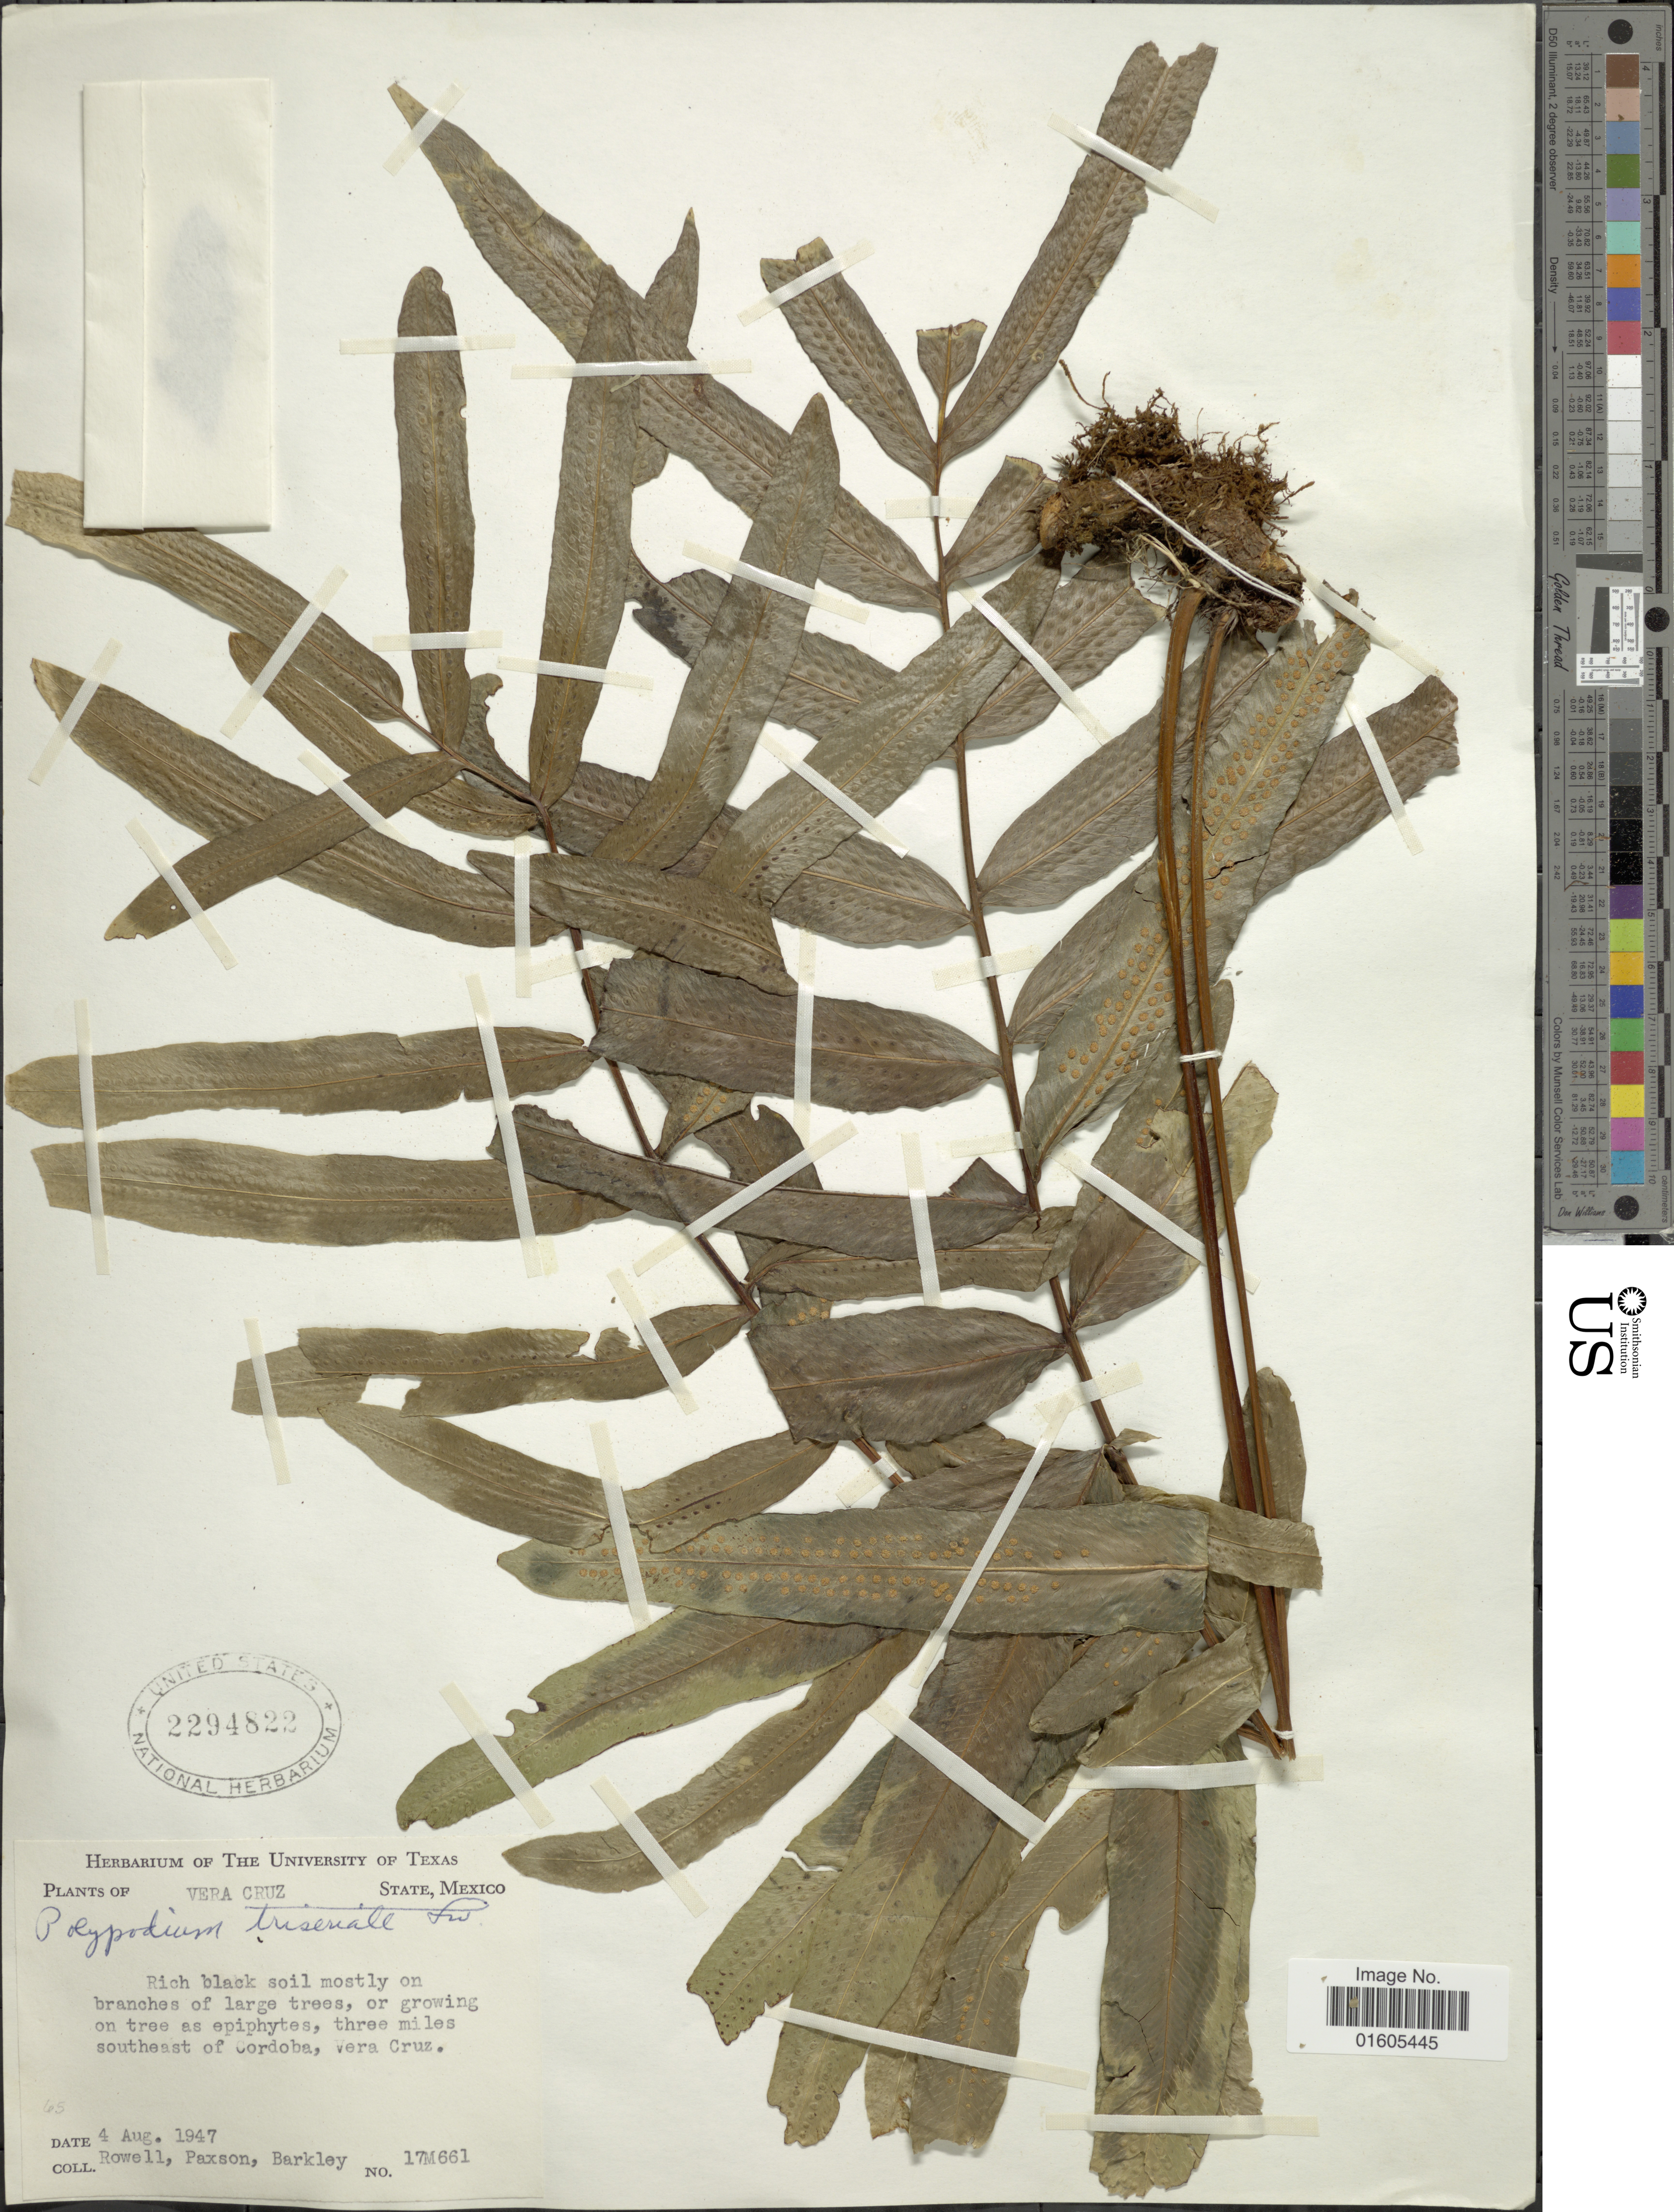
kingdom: Plantae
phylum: Tracheophyta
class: Polypodiopsida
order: Polypodiales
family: Polypodiaceae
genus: Serpocaulon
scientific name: Serpocaulon triseriale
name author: (Sw.) A.R. Sm.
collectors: Rowell, Paxson & -- Barkley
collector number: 17M661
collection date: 1947-08-04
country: Mexico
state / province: Veracruz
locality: Three miles southeast of Cordoba, Vera Cruz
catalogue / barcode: US 2294822